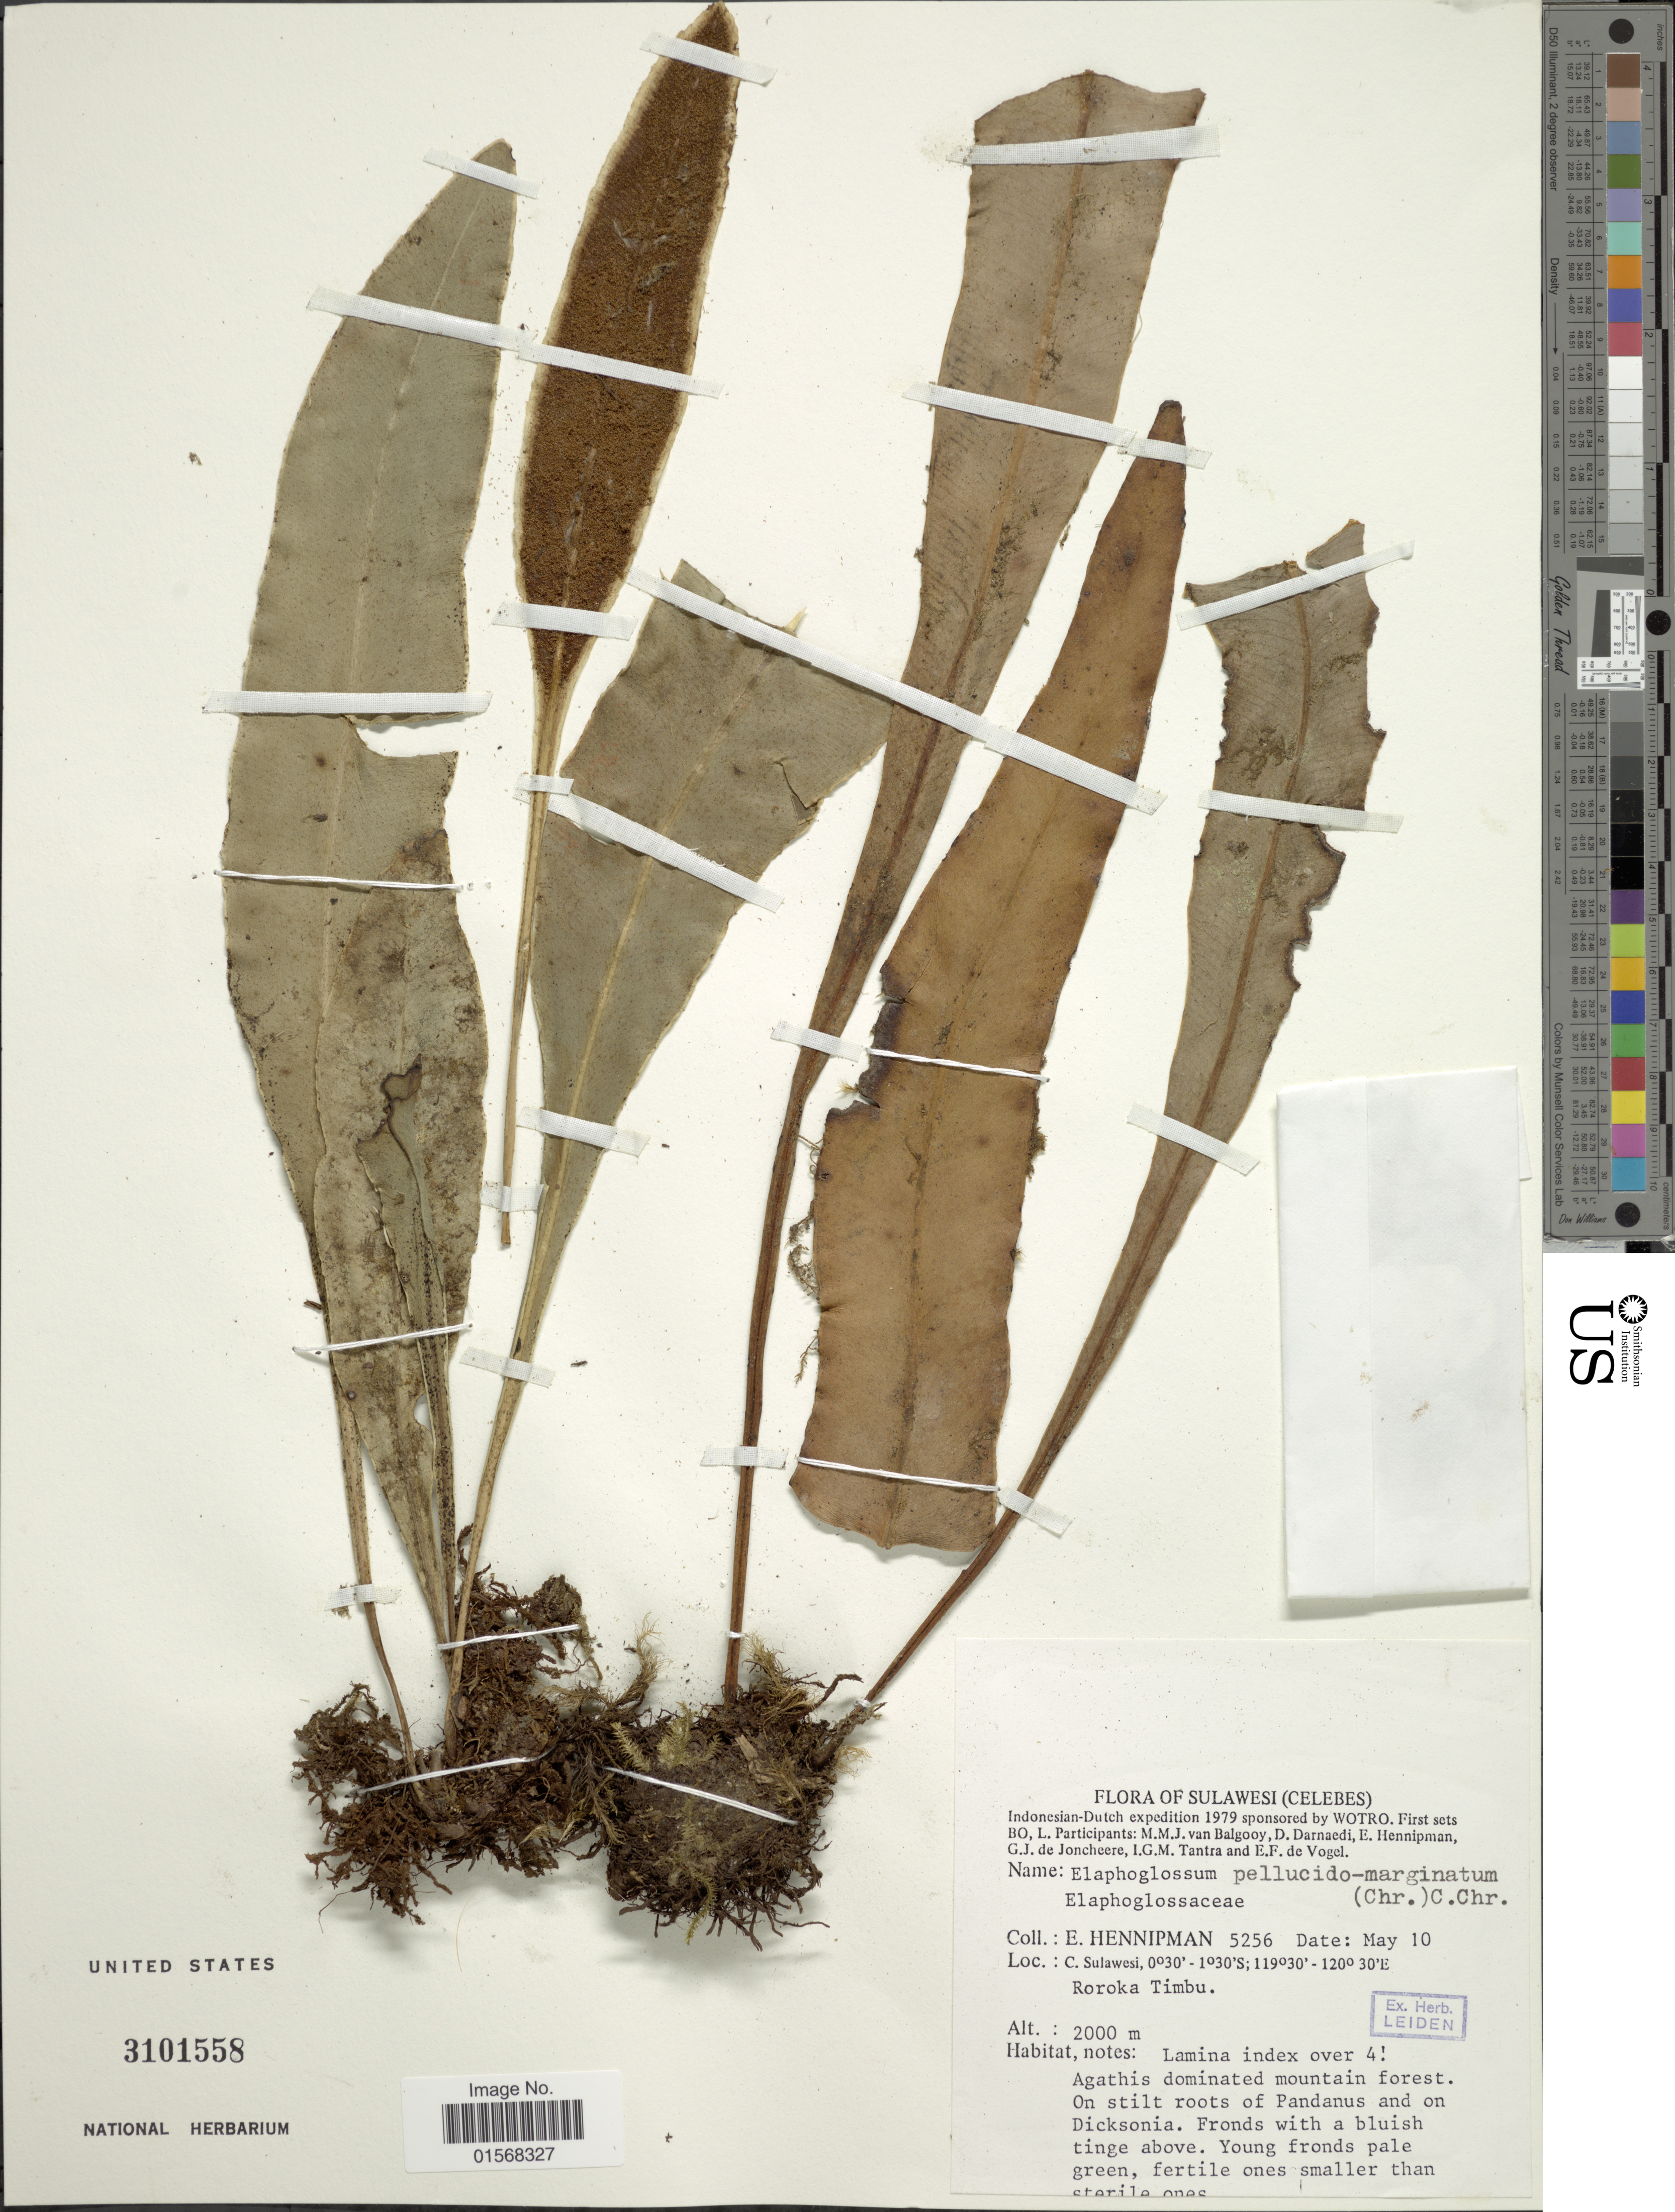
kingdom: Plantae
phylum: Tracheophyta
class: Polypodiopsida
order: Polypodiales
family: Dryopteridaceae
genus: Elaphoglossum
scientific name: Elaphoglossum pellucidomarginatum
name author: (Christ) C. Chr.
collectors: E. Hennipman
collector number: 5256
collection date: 1979-05-10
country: Indonesia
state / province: Sulawesi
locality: C. Sulawesi (celebes), Roroka Timbu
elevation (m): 2000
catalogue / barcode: US 3101558